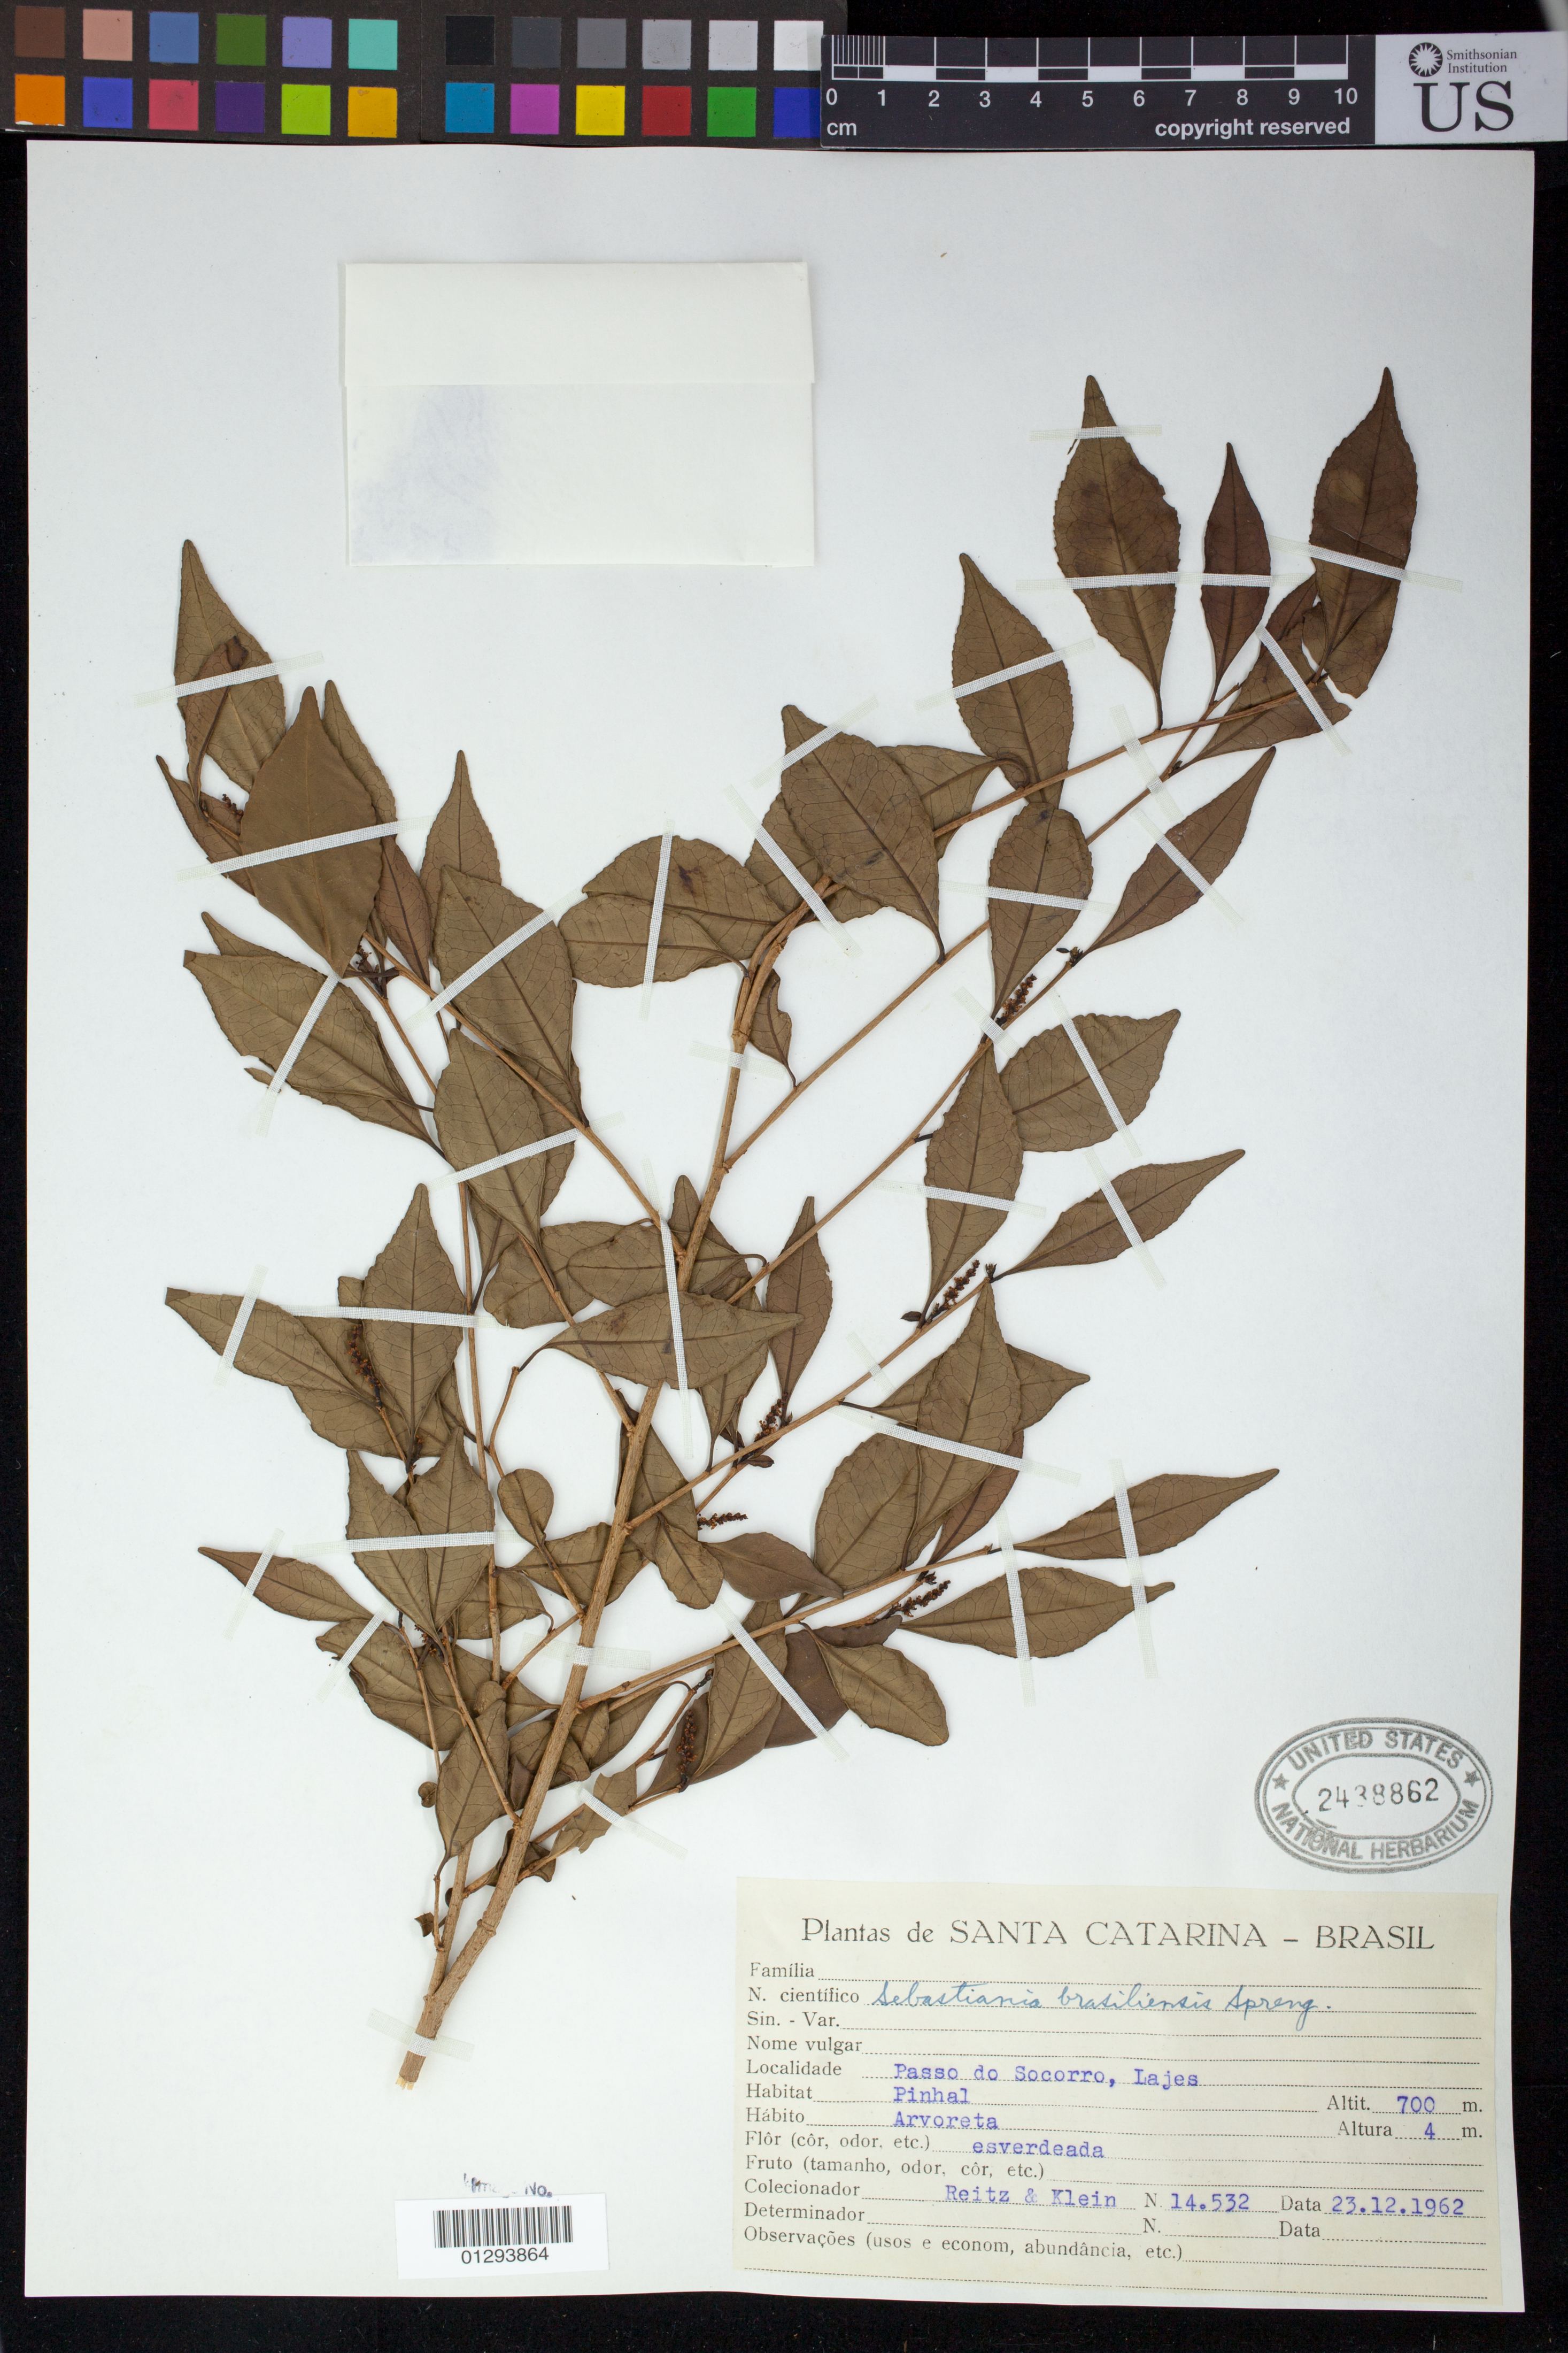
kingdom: Plantae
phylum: Tracheophyta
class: Magnoliopsida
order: Malpighiales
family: Euphorbiaceae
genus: Sebastiania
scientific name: Sebastiania brasiliensis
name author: Spreng.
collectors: R. Reitz & Klein, --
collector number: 14532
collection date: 1962-12-23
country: Brazil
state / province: Santa Catarina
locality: Passo do Socorro, Lajes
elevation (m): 700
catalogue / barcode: US 2438862